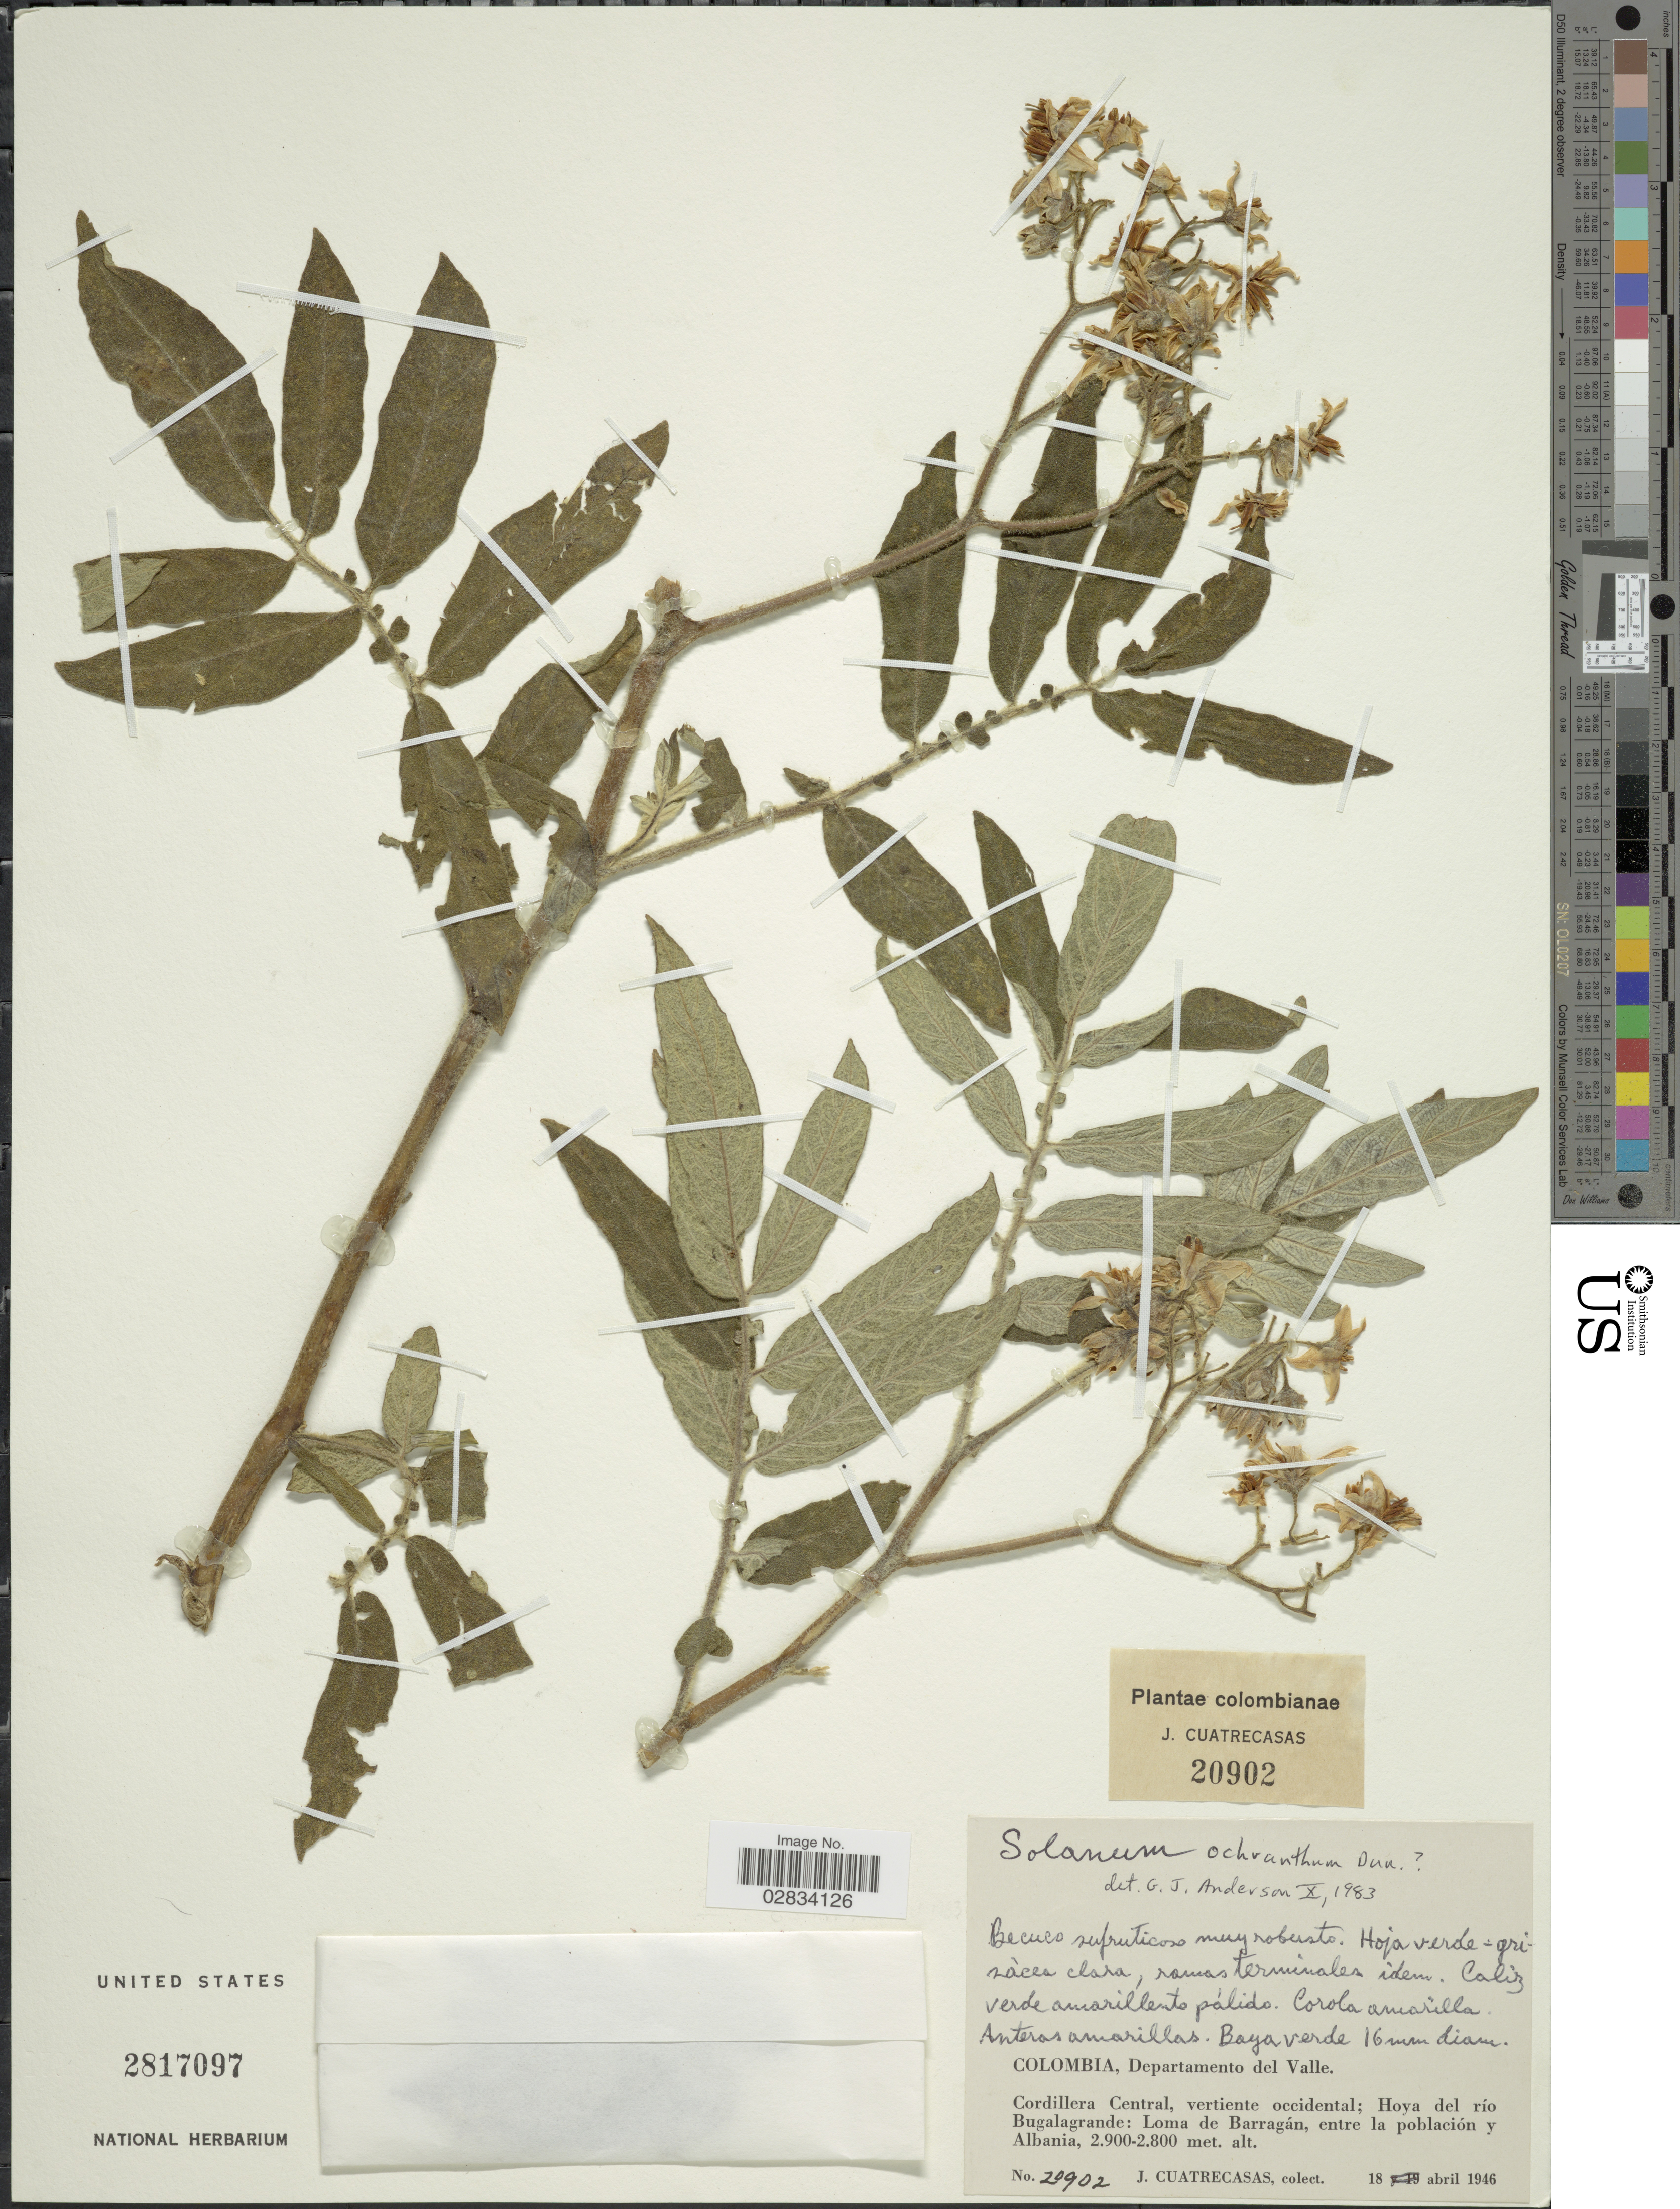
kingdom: Plantae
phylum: Tracheophyta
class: Magnoliopsida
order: Solanales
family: Solanaceae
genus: Solanum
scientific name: Solanum ochranthum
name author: Dunal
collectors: J. Cuatrecasas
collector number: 20902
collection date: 1946-04-18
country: Colombia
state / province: Valle del Cauca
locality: Departamento del Valle, Cordillera Central, vertiente occidental, Hoya del río Bugalagrande, Loma de Barragán, entre la población y Albania.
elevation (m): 2800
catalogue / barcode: US 2817097